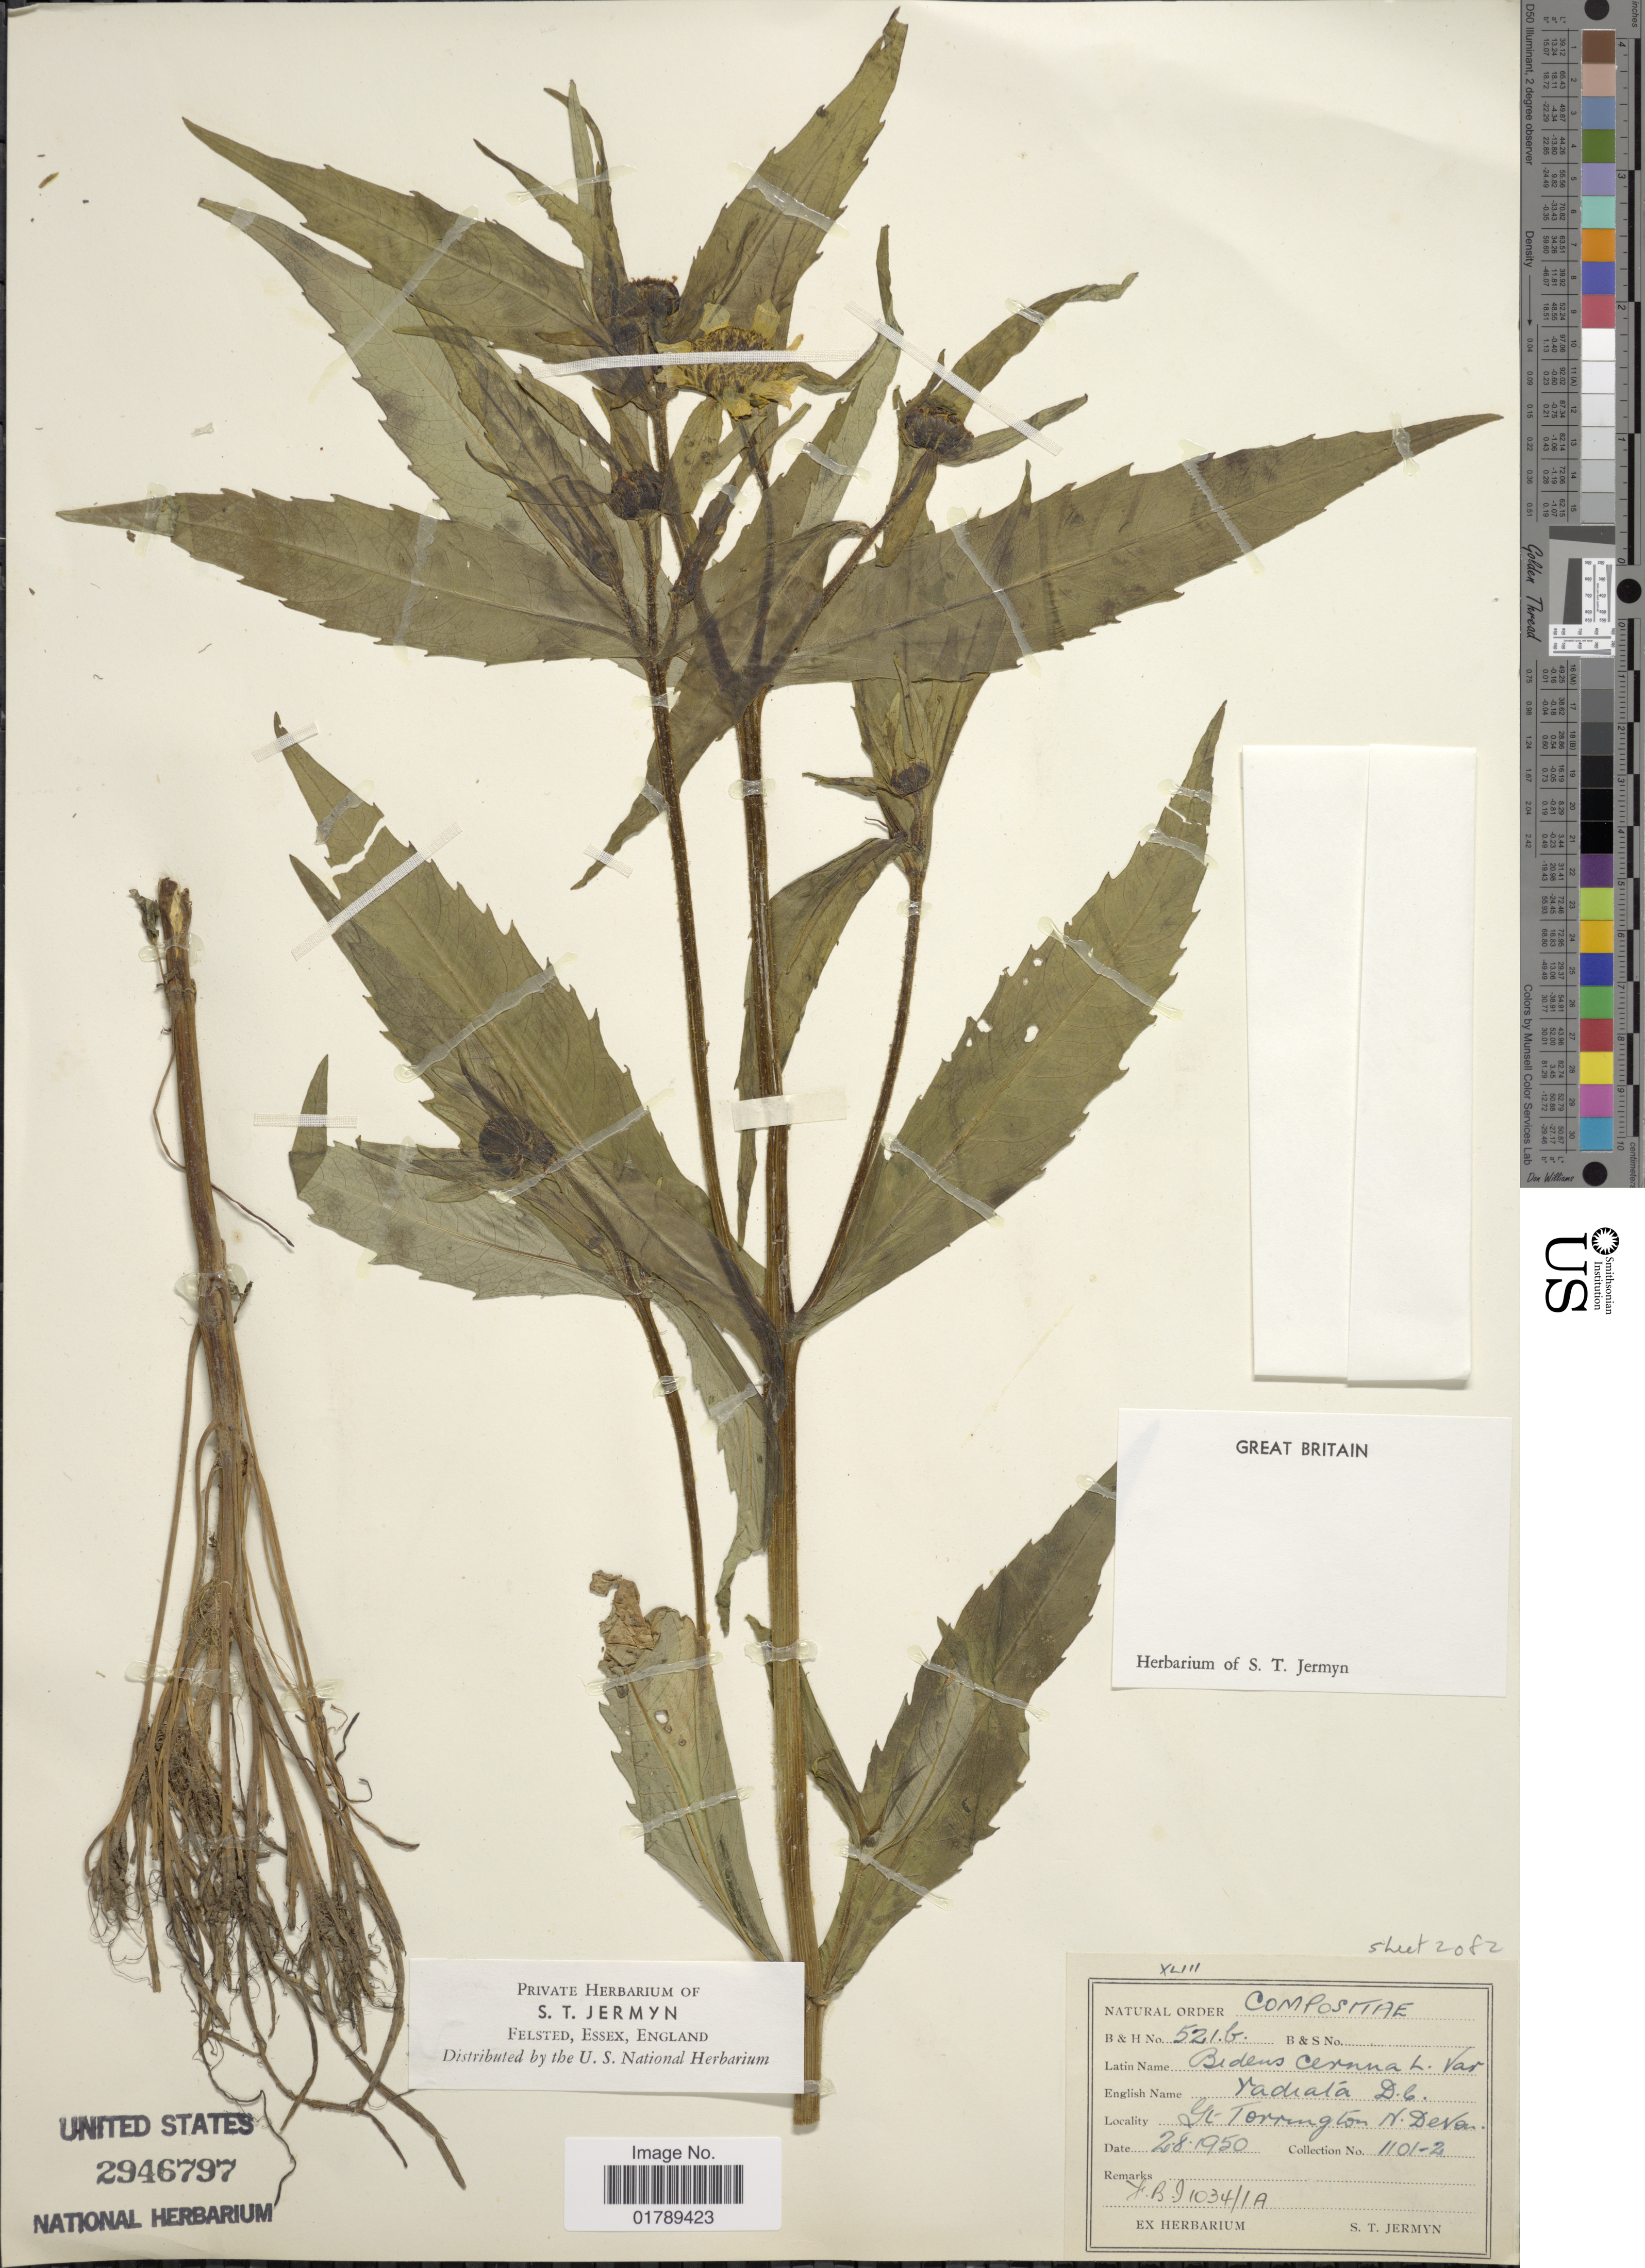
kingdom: Plantae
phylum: Tracheophyta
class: Magnoliopsida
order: Asterales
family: Asteraceae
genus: Bidens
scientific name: Bidens cernua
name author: L.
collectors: S. Jermyn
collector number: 1101-2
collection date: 1950-08-02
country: United Kingdom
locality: Great Britain. Gt. Harrington. N. Devon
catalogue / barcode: US 2946797